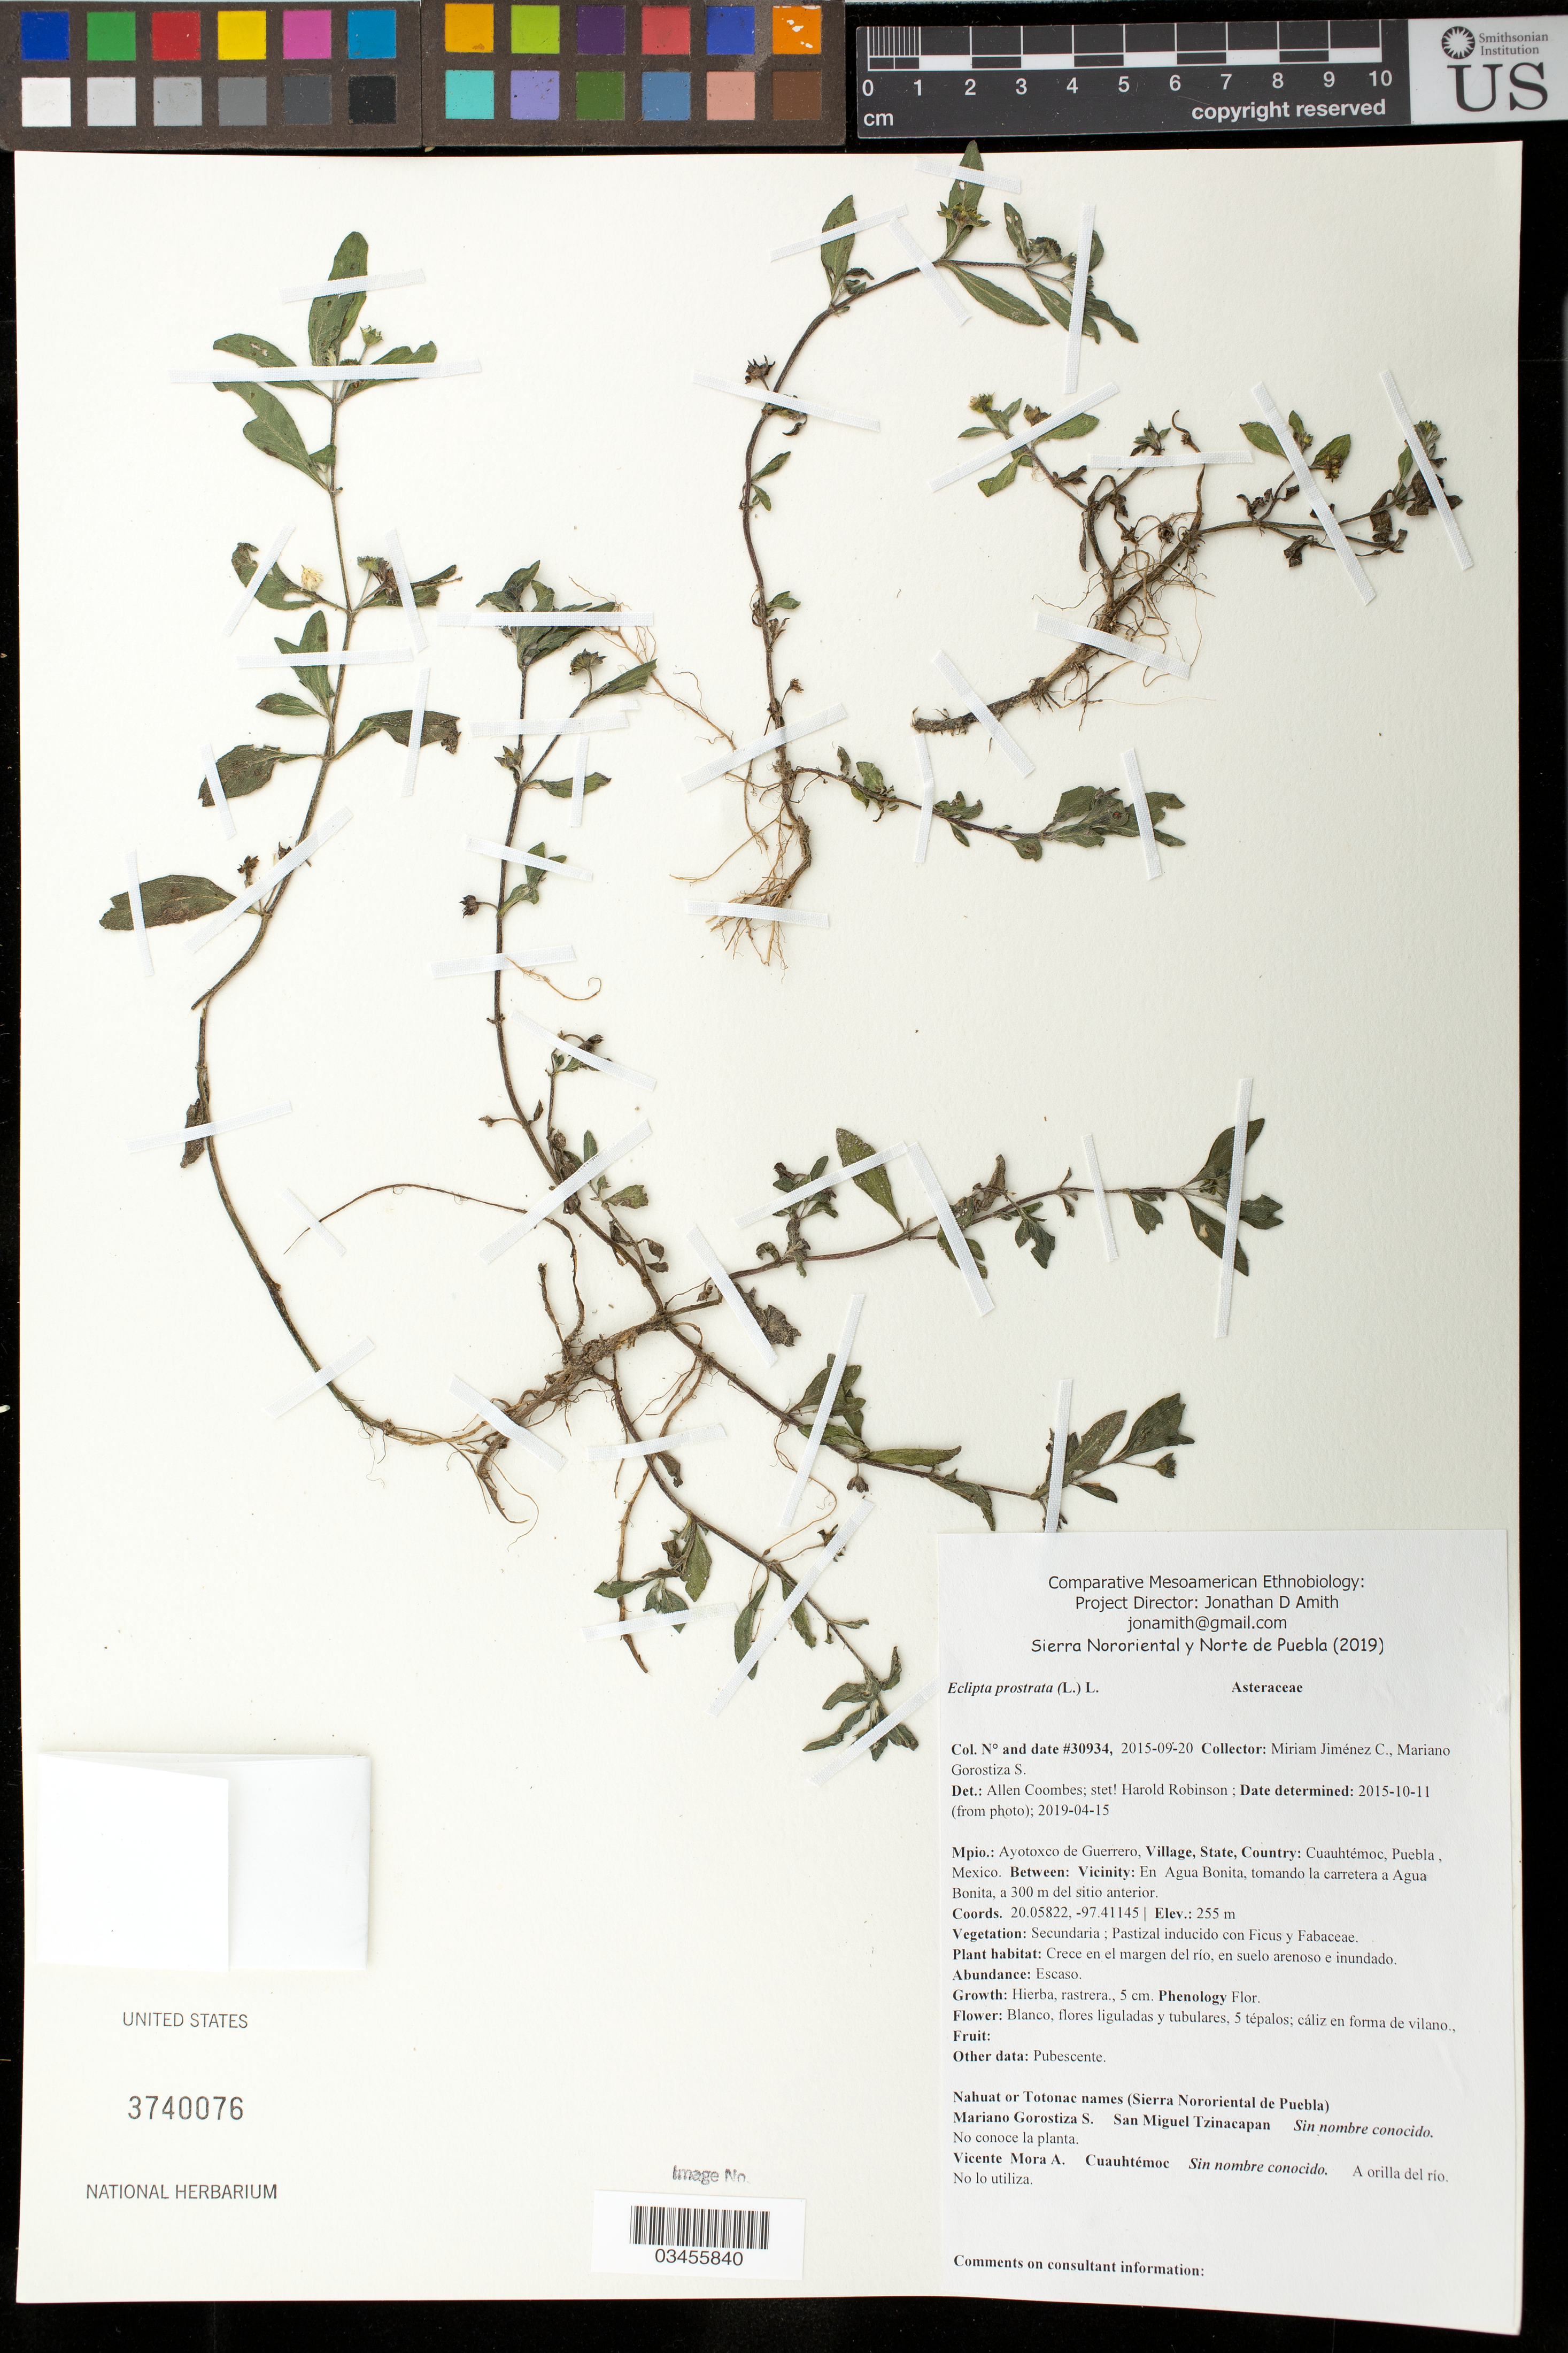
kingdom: Plantae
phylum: Tracheophyta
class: Magnoliopsida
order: Asterales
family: Asteraceae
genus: Eclipta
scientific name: Eclipta prostrata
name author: (L.) L.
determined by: Robinson, Harold E., (US)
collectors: M. Jiménez Chimil & M. Gorostiza S.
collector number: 30934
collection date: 2015-09-20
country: México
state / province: Puebla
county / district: Ayotoxco de Guerrero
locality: PUEBLO: Cuauhtémoc; LOCALIDAD EXACTA: En Agua Bonita, tomando la carretera a Agua Bonita, a 300 m del sitio anterior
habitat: Pastizal inducido con Ficus y Fabaceae | En el margen del río, en suelo arenoso e inundado.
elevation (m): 255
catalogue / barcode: US 3740076